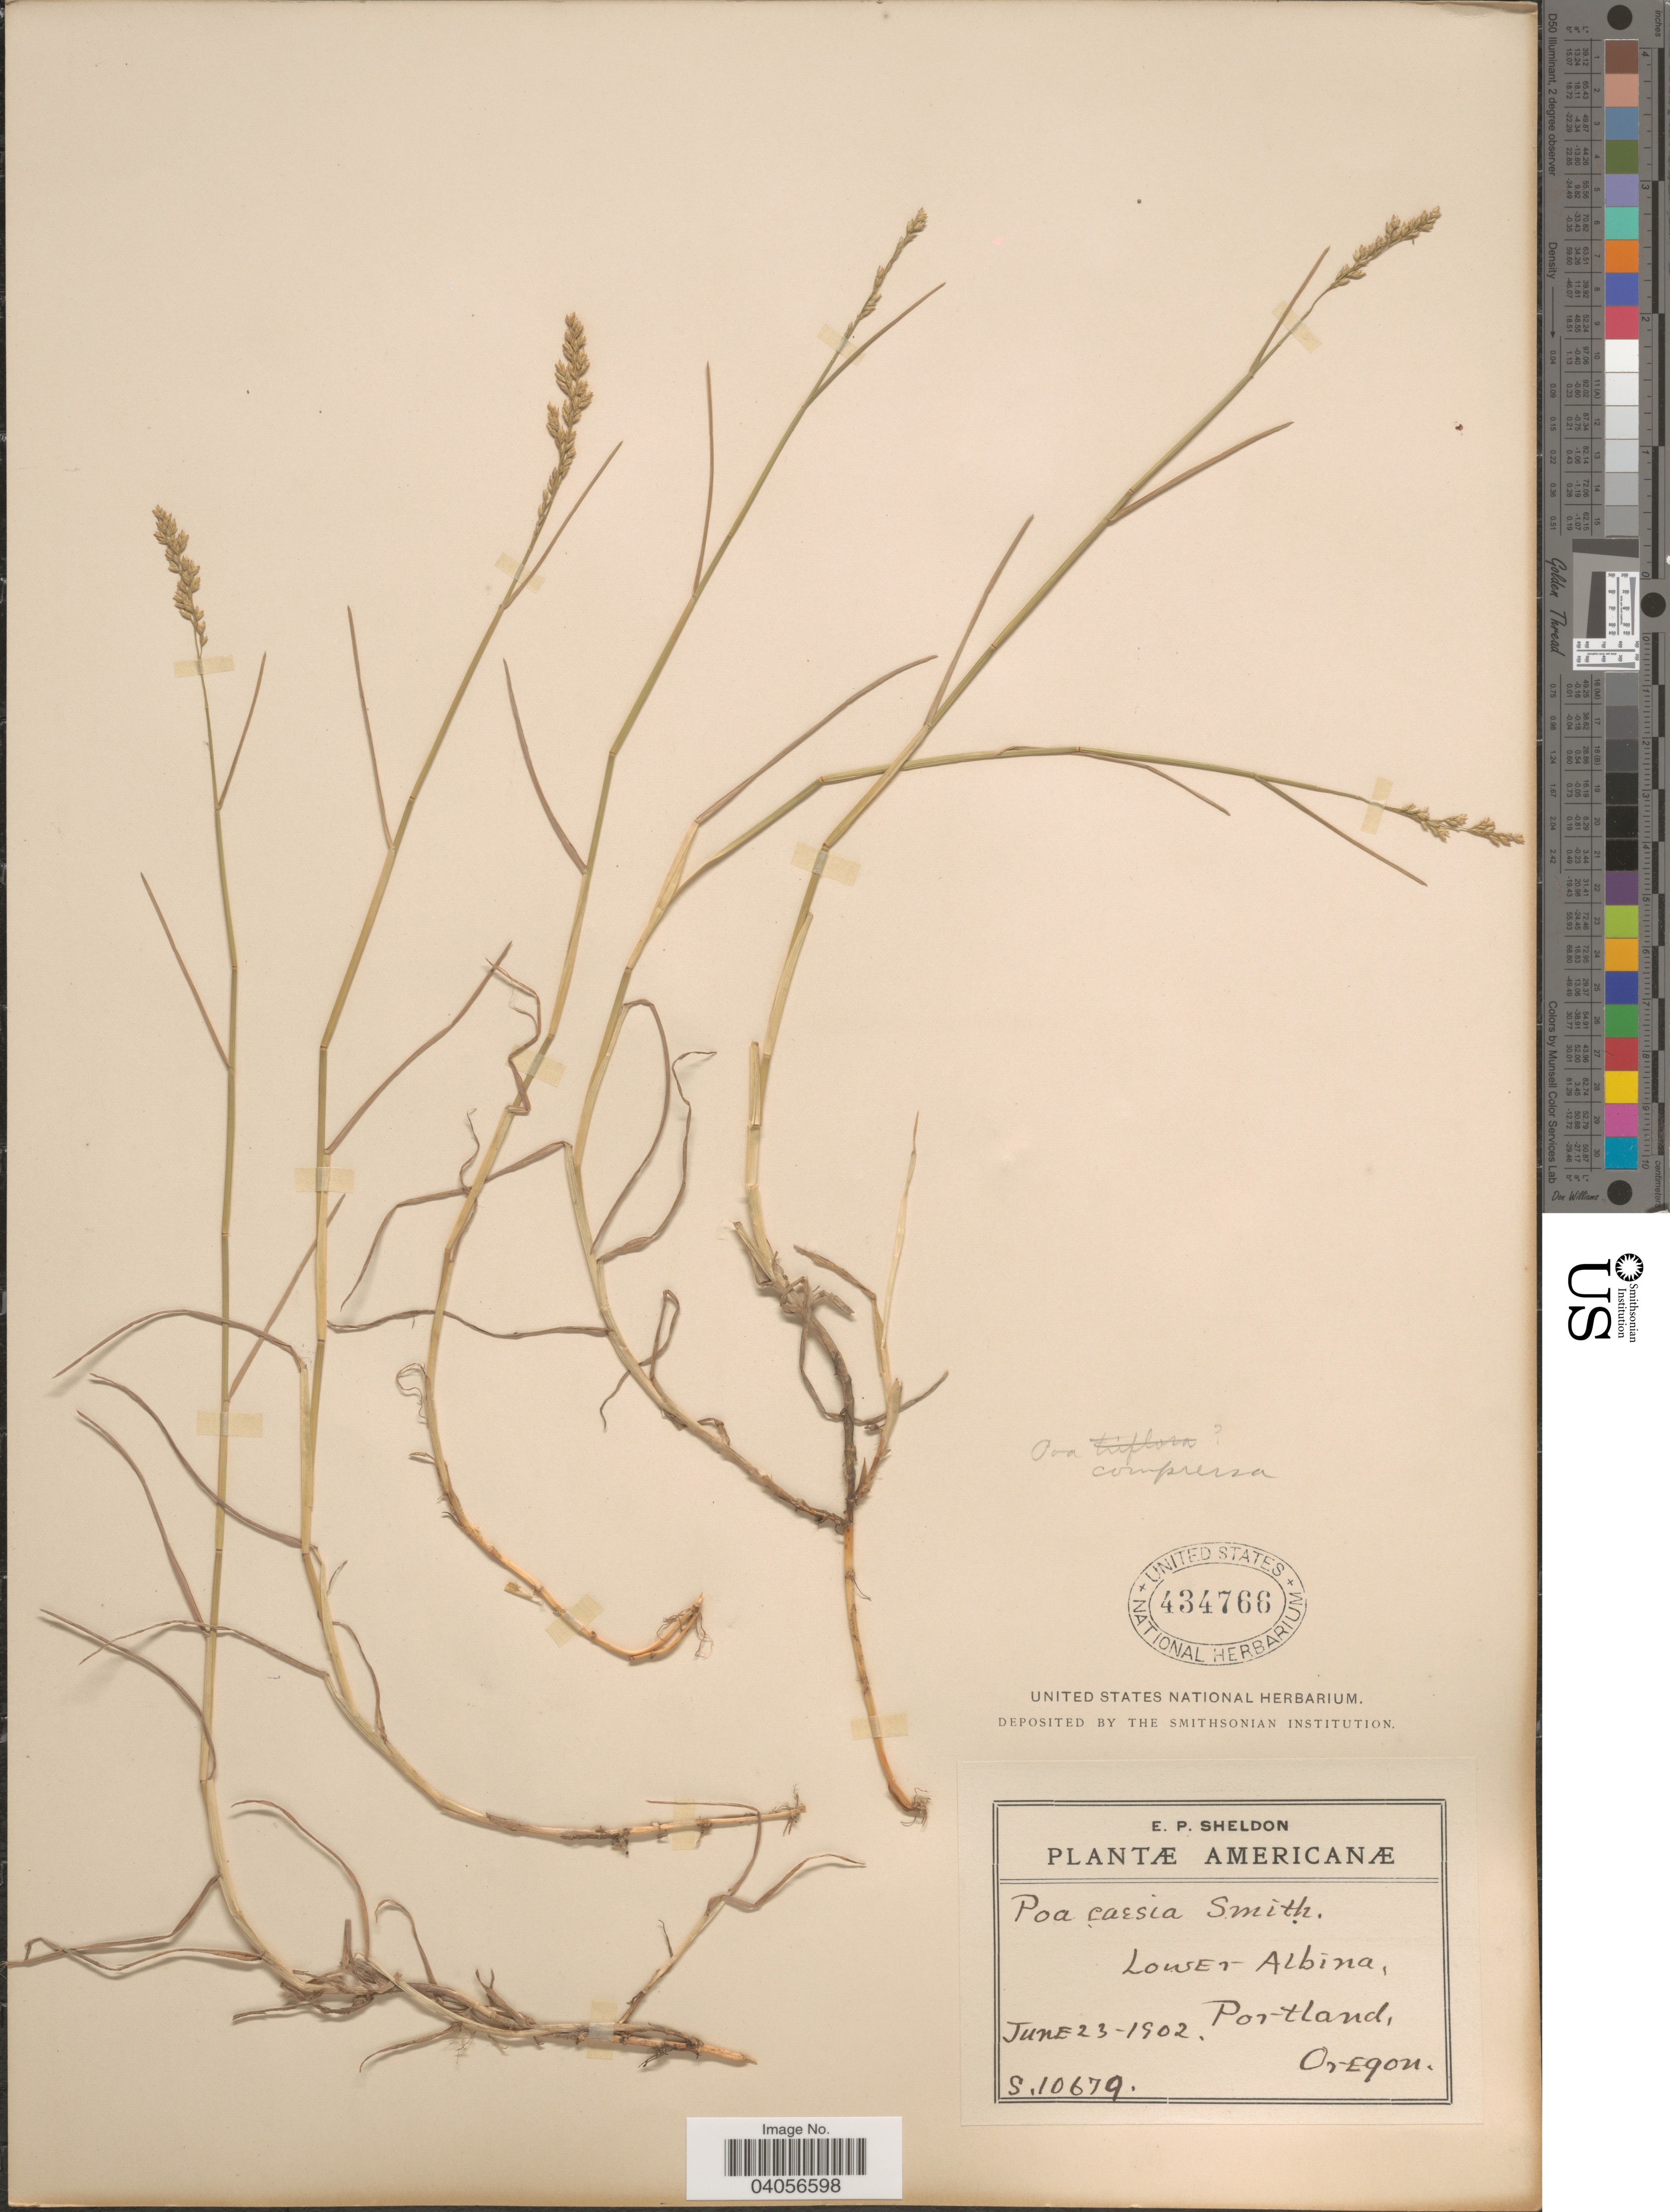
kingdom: Plantae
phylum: Tracheophyta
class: Liliopsida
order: Poales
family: Poaceae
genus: Poa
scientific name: Poa compressa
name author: L.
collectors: E. P. Sheldon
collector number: S.10679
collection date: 1902-06-23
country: United States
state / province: Oregon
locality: Lower Albina, Portland.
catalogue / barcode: US 434766